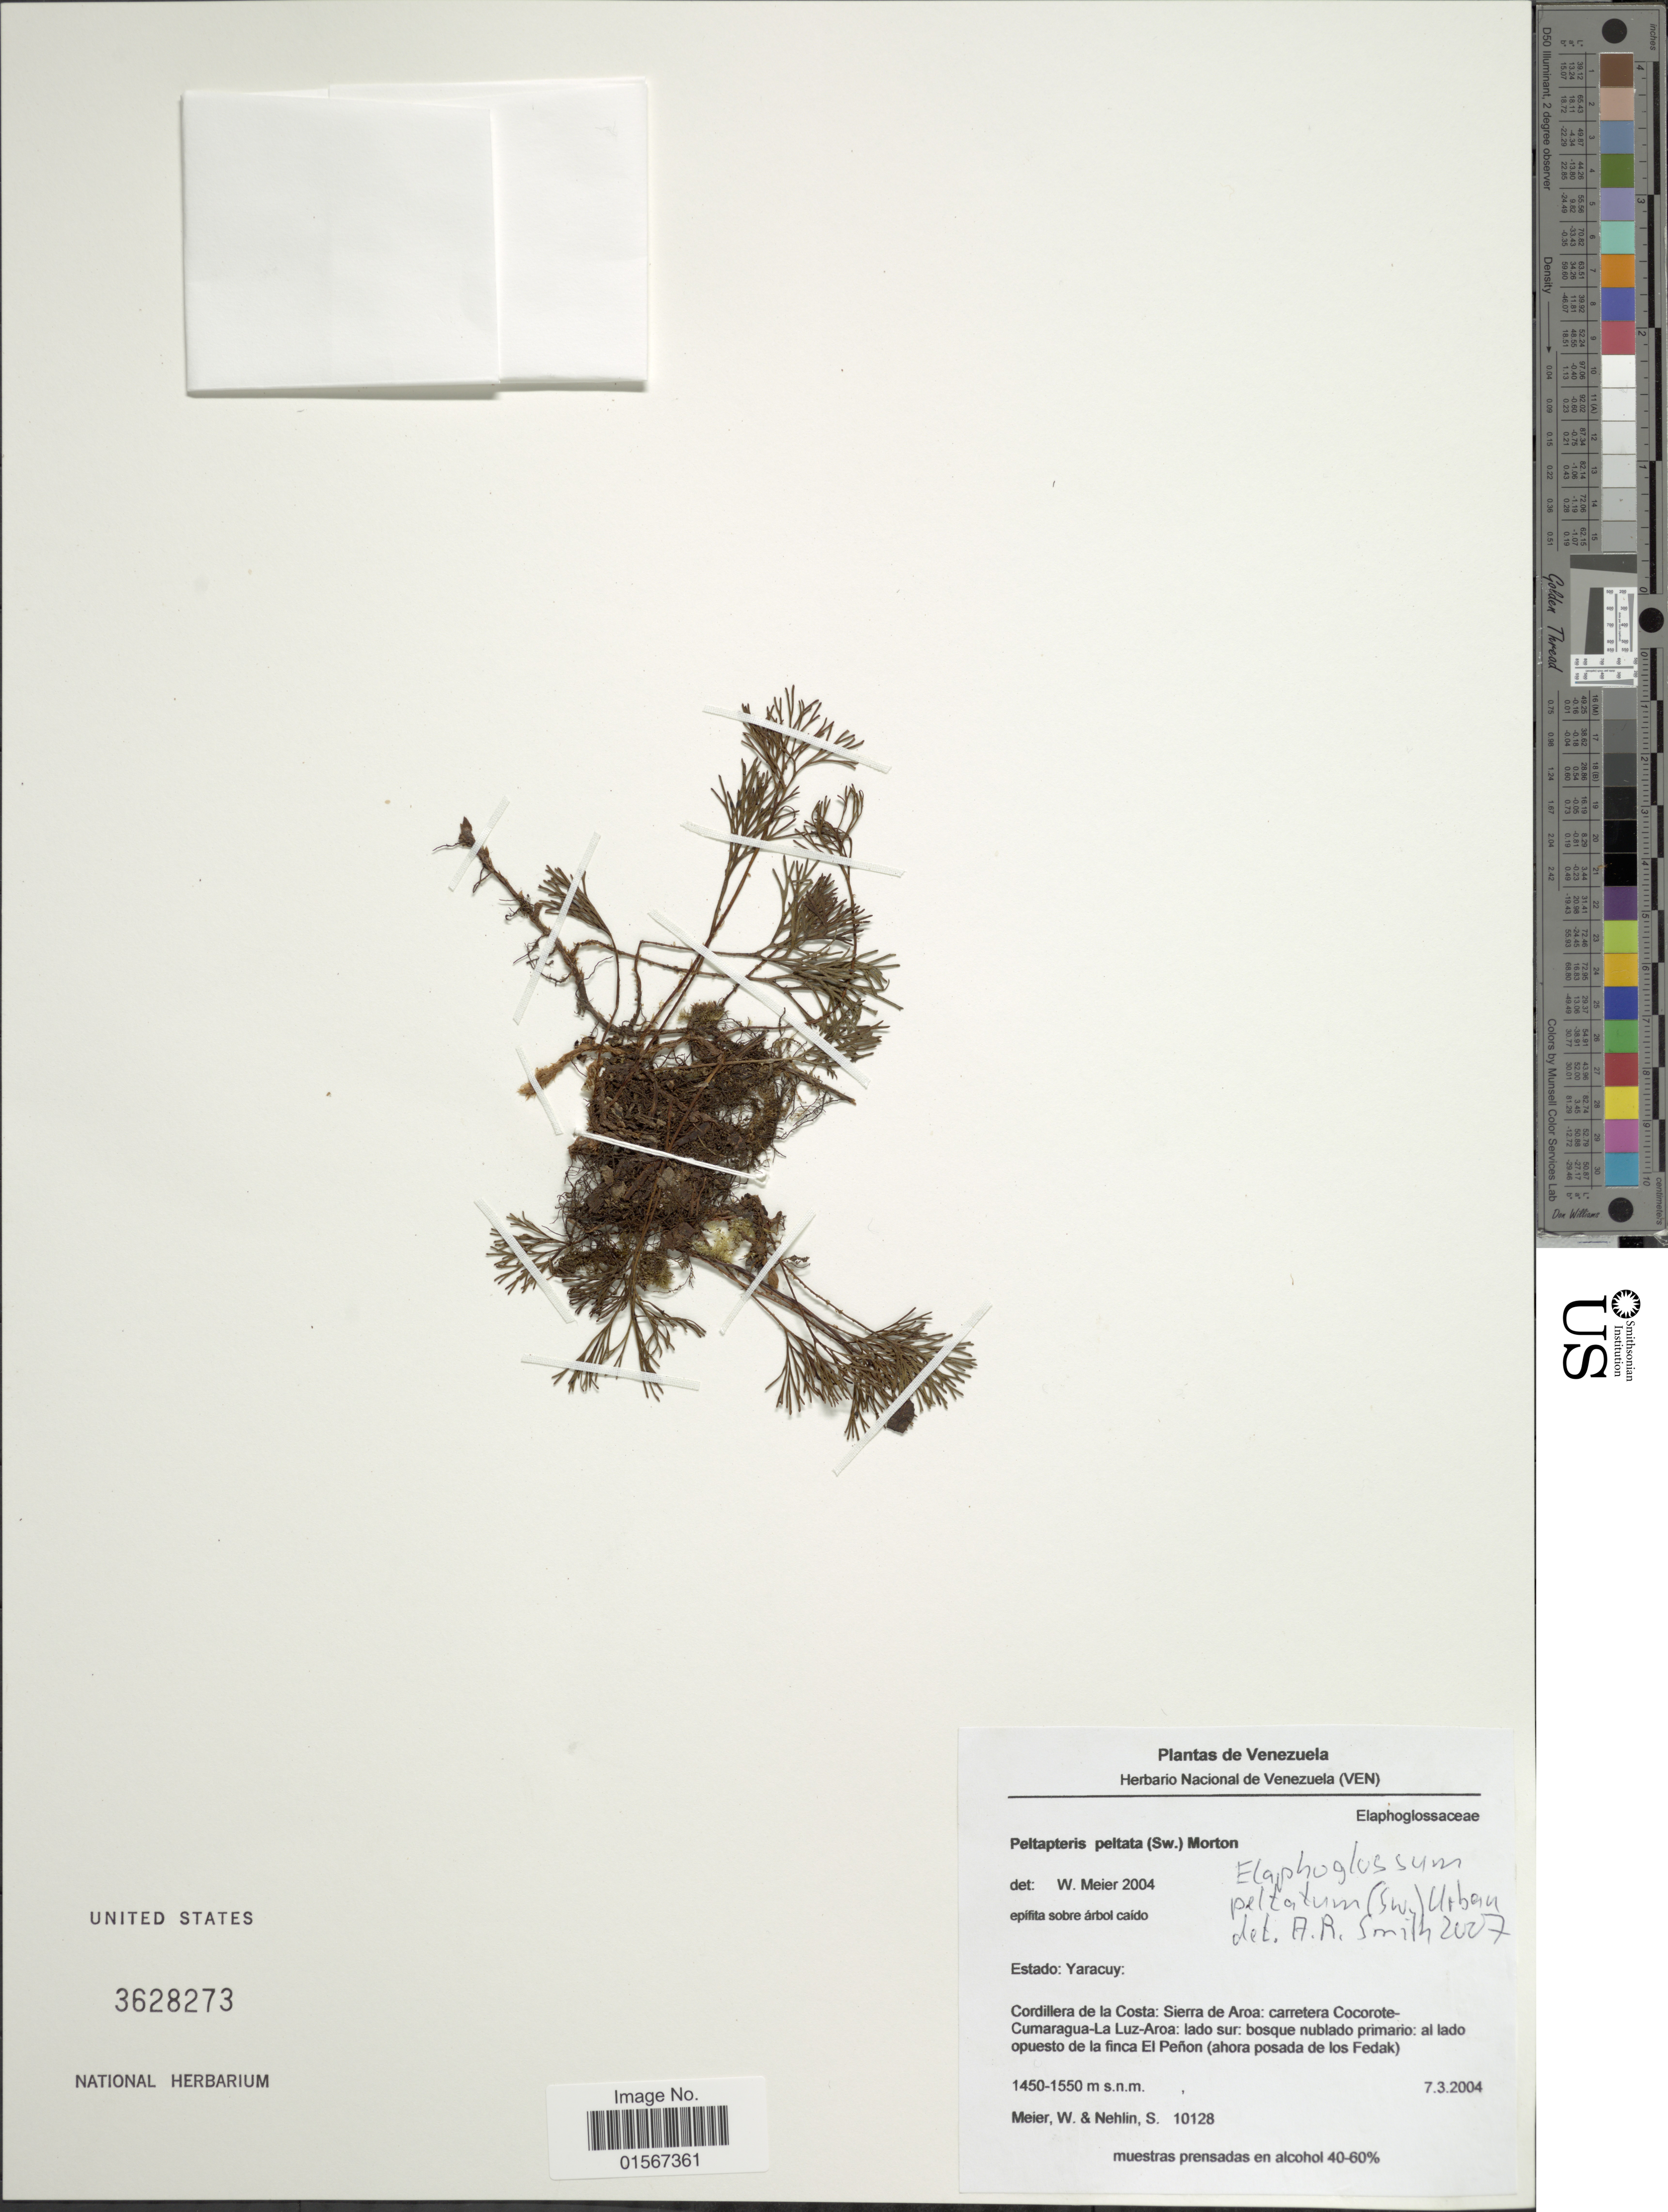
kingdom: Plantae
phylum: Tracheophyta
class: Polypodiopsida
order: Polypodiales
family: Dryopteridaceae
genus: Elaphoglossum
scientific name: Elaphoglossum peltatum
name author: (Sw.) Urb.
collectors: W. Meier & S. Nehlin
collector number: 10128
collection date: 2004-03-07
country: Venezuela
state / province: Yaracuy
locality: Venezuela, Estado: Yaracuy, Cordillera de la Costa: Sierra da Aroa: carretera Cocorote Cumaragua-La Luz-Aroa: lado sur: bosque nublado primario: al lado opuesto de la finca El Peñon (ahora posada de los Fedak).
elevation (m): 1450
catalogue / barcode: US 3628273